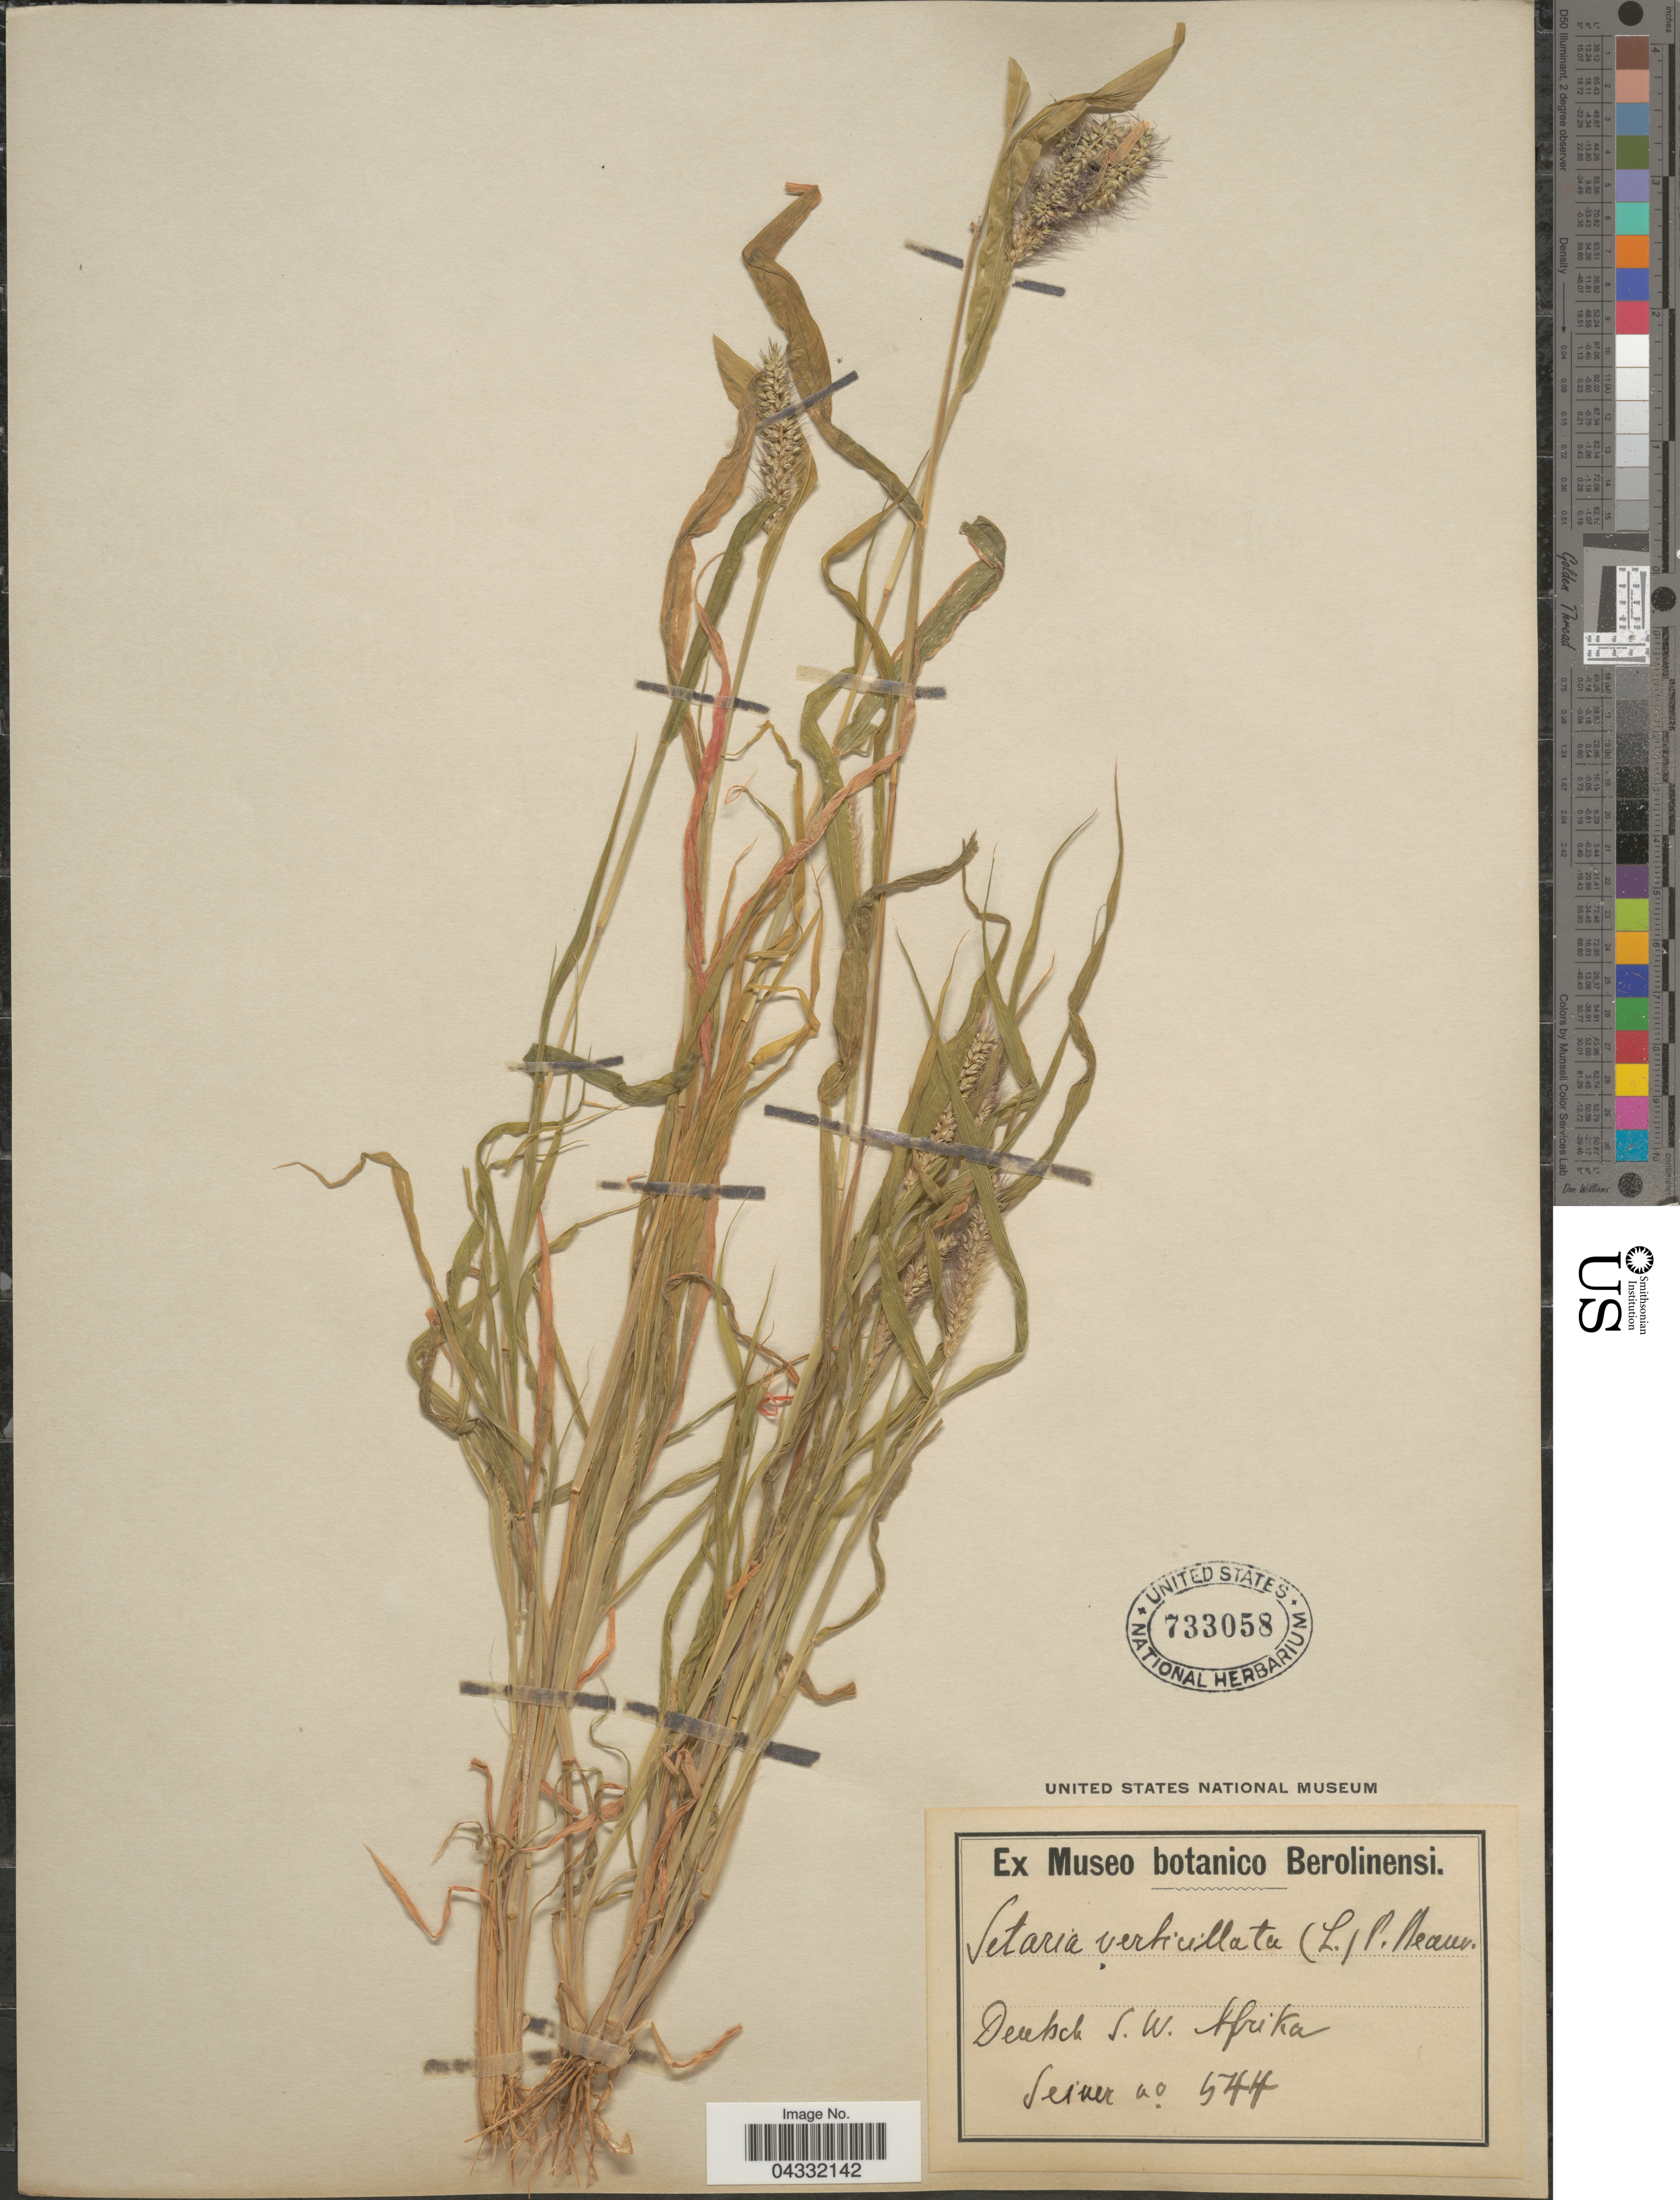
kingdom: Plantae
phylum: Tracheophyta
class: Liliopsida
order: Poales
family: Poaceae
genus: Setaria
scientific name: Setaria verticillata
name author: (L.) P. Beauv.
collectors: Seiner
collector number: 544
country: Namibia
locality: Deutsch S.W. Afrika.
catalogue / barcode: US 733058